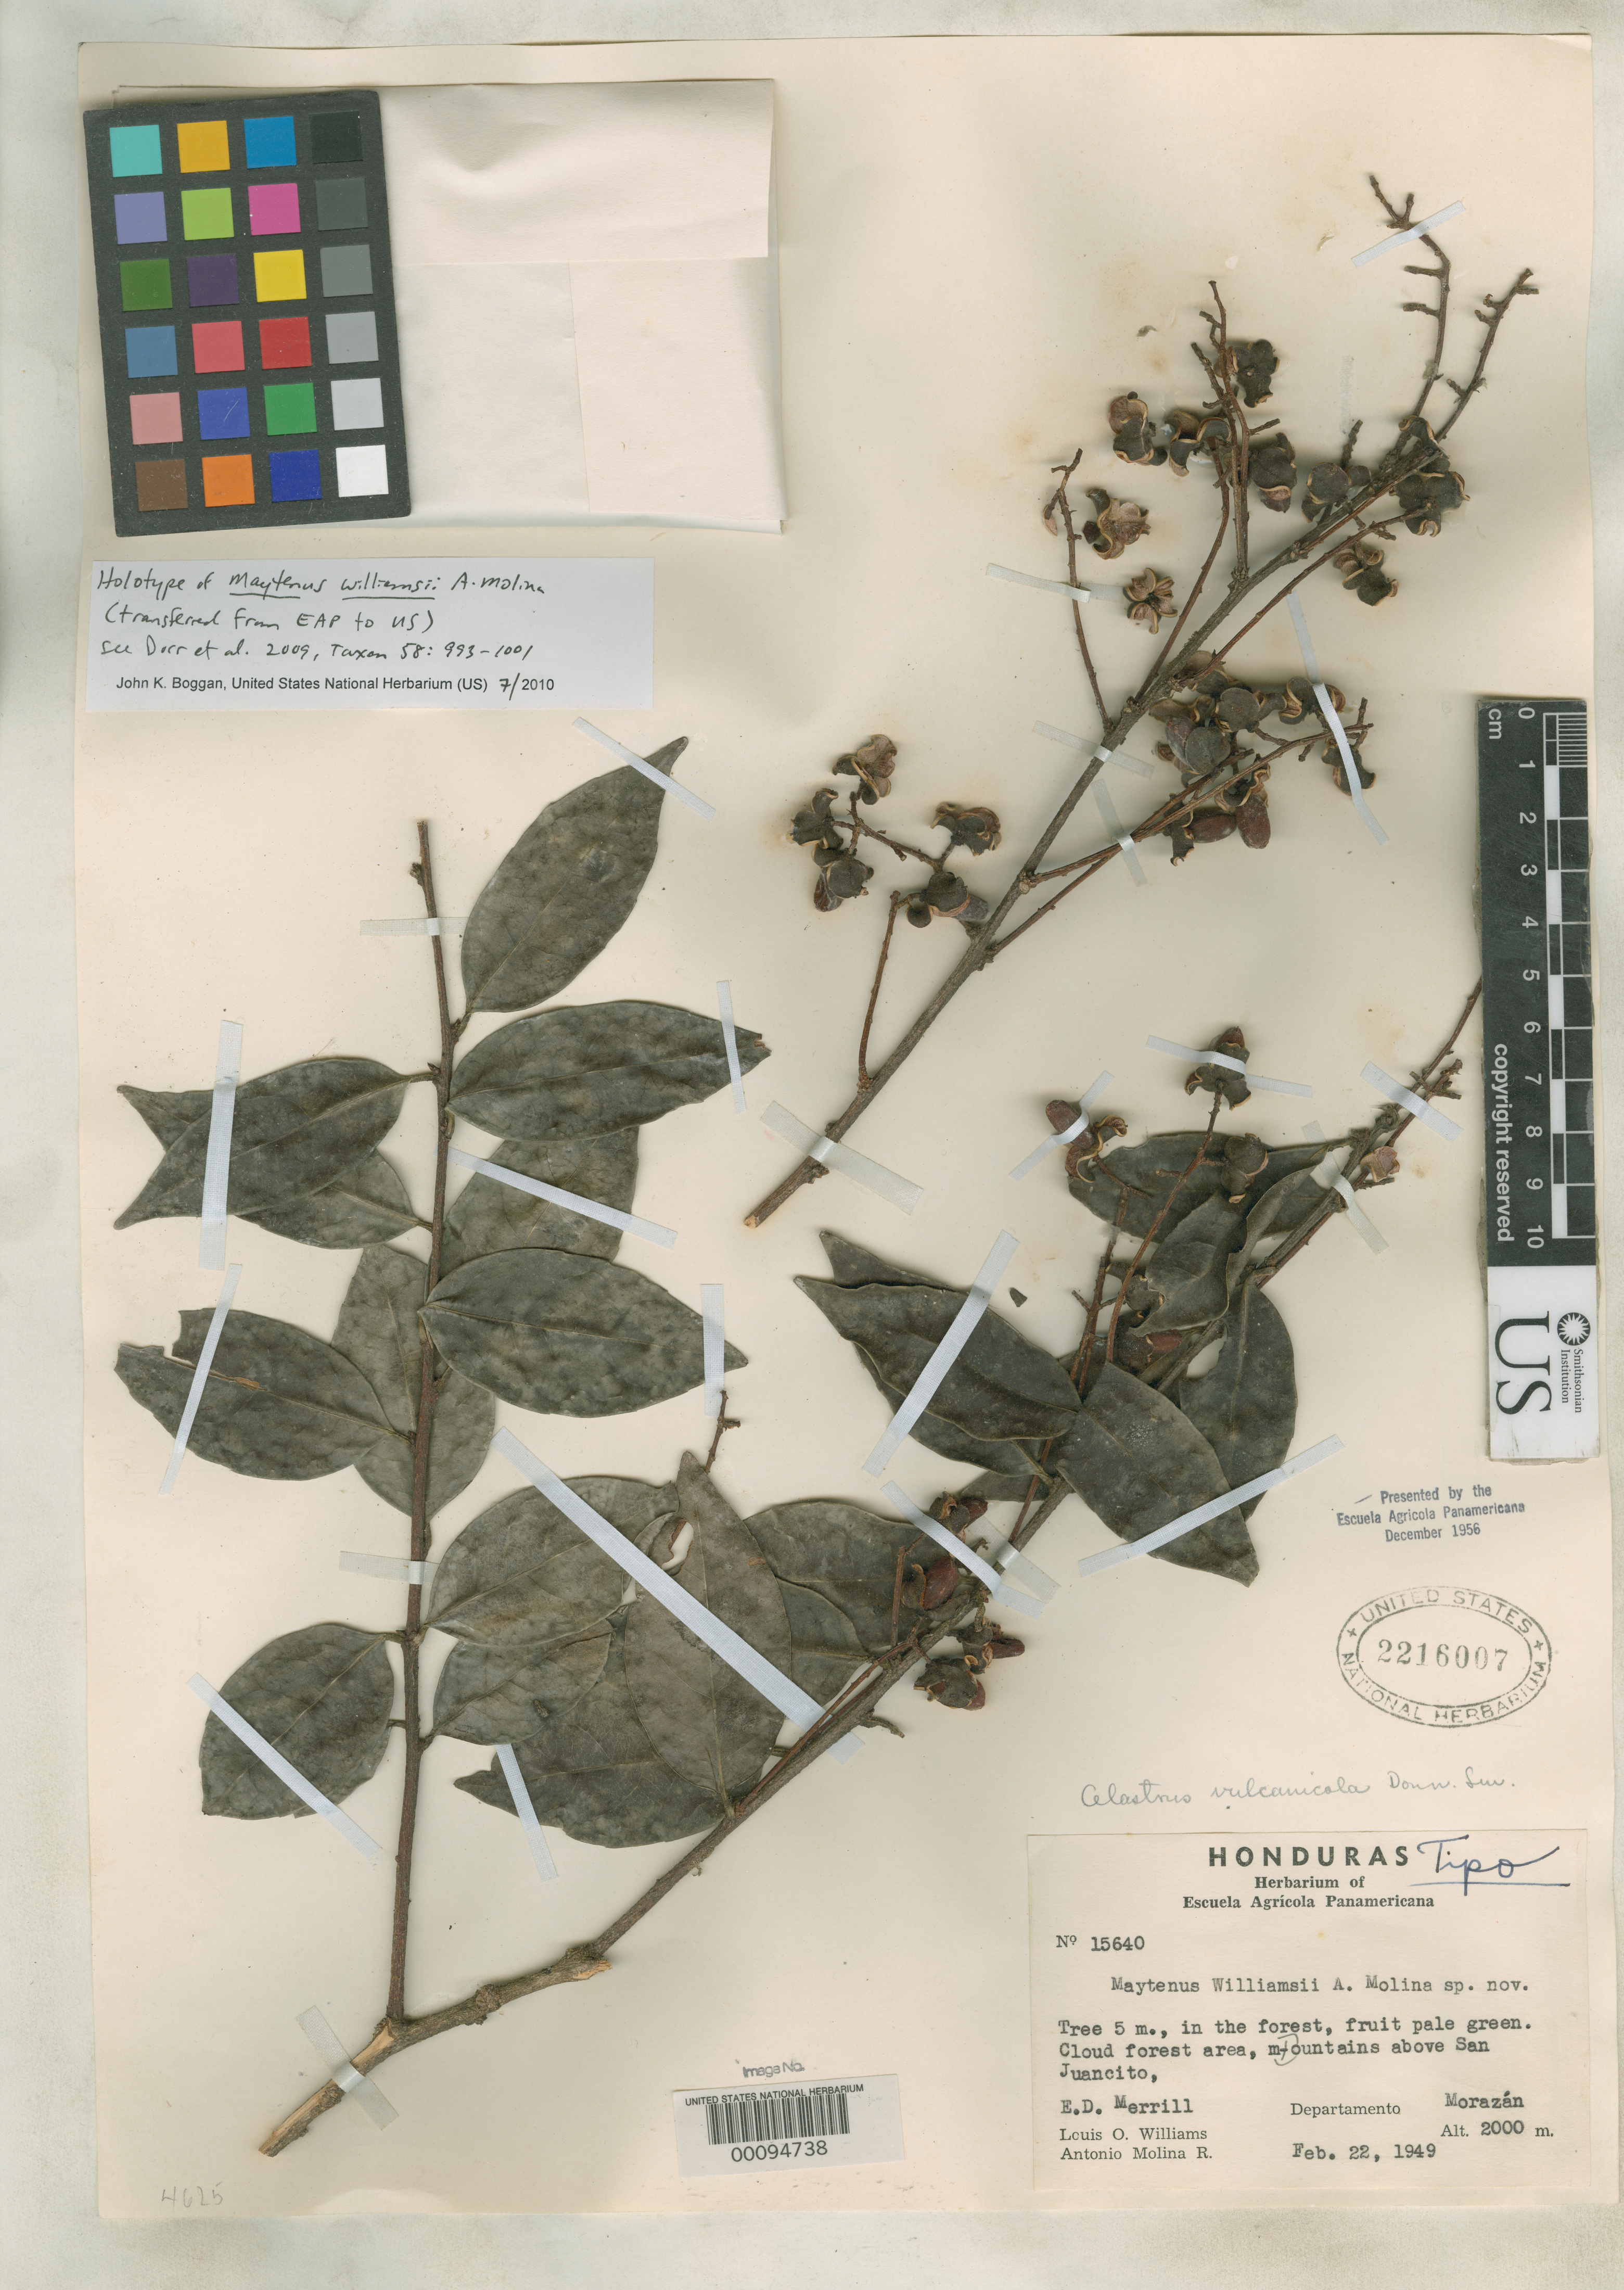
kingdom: Plantae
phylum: Tracheophyta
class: Magnoliopsida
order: Celastrales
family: Celastraceae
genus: Maytenus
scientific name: Maytenus williamsii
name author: Ant. Molina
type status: Holotype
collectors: L. O. Williams & A. Molina R.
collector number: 15640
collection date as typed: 22 Feb 1949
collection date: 1949-02-22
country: Honduras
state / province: Fco. Morazán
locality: Mountains above San Juancito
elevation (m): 2000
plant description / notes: "Presented by the Escuela Agricola Panamericana December 1956." Holotype, transferred from EAP to US (see Dorr et al. 2009, Taxon 58: 993-1001).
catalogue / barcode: US 2216007